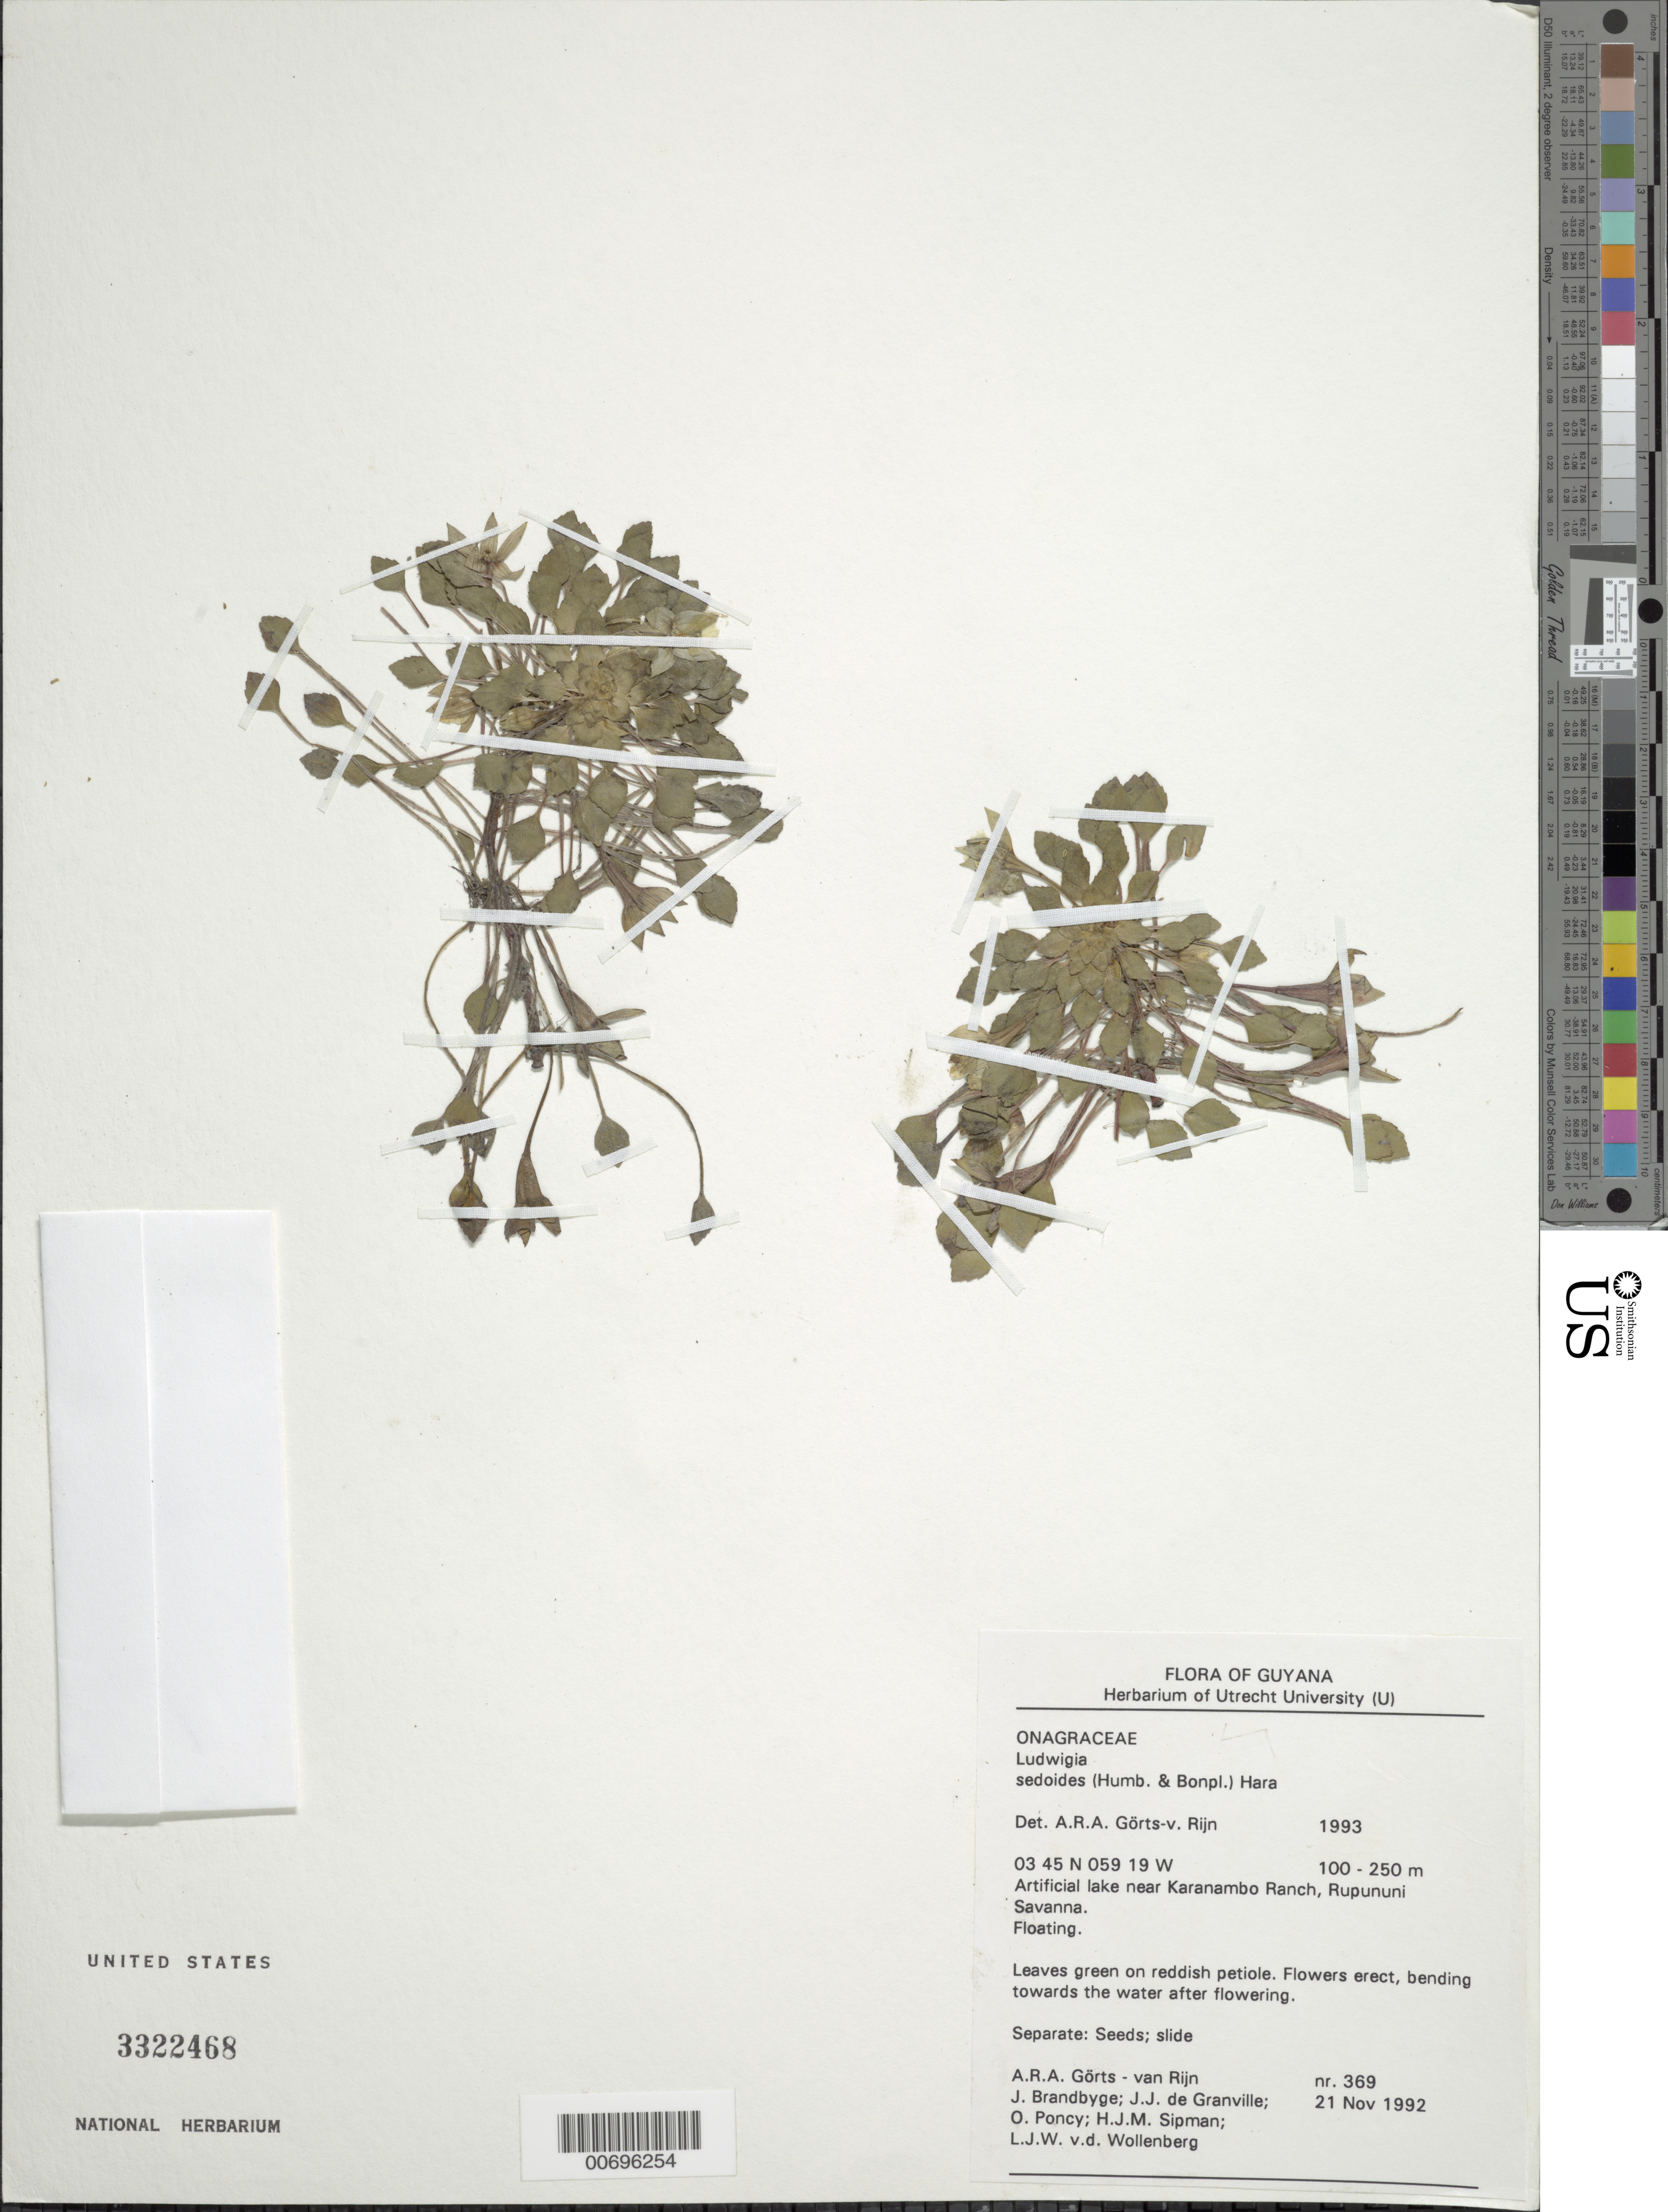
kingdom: Plantae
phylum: Tracheophyta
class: Magnoliopsida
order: Myrtales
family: Onagraceae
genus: Ludwigia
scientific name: Ludwigia sedoides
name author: (Humb. & Bonpl.) H. Hara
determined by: Görts-van Rijn, A. R. A.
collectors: A. .R. A. Görts-van Rijn, J. Brandbyge, J.-J. de Granville, O. Poncy, H. J. M. Sipman & L. van der Wollenberg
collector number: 369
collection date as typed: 21-Nov-92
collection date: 1992-11-21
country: Guyana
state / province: U. Takutu-U. Essequibo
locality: Karanambo Ranch, Rupununi Savanna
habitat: Savanna, floating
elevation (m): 100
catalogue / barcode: US 3322468